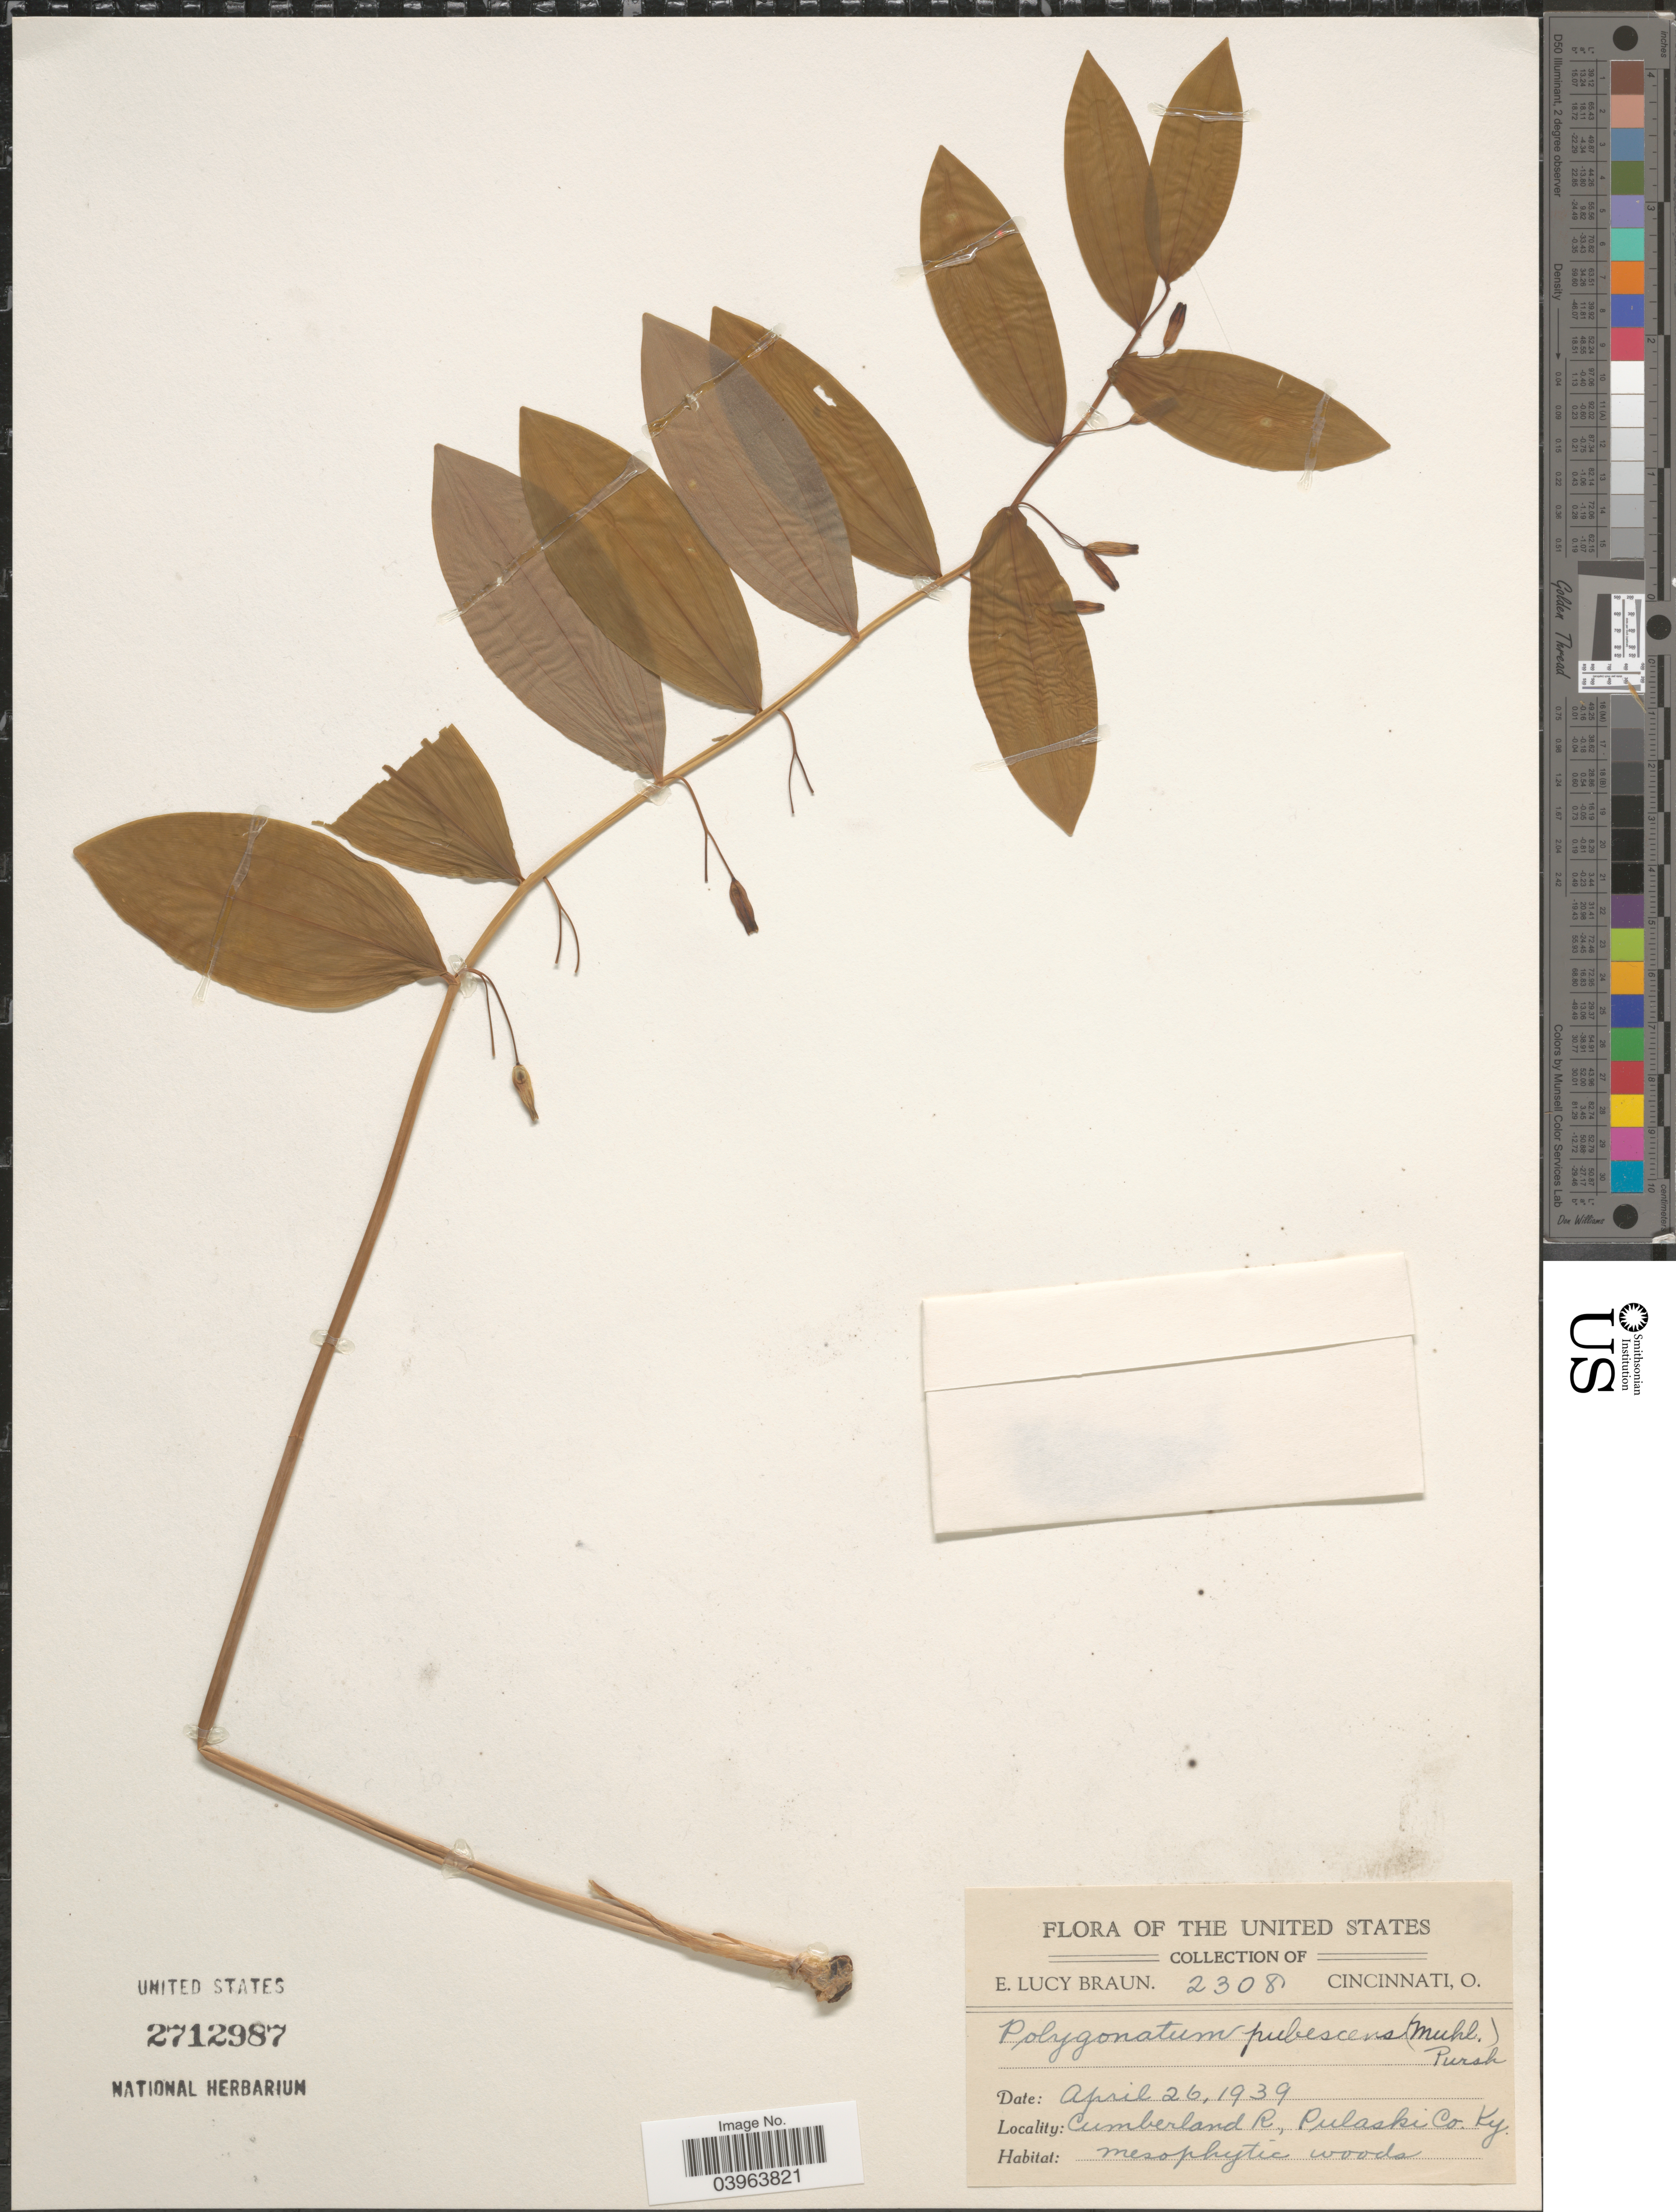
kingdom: Plantae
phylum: Tracheophyta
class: Liliopsida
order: Asparagales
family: Asparagaceae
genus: Polygonatum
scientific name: Polygonatum pubescens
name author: (Willd.) Pursh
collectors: E. L. Braun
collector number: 2308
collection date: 1939-04-26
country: United States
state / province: Kentucky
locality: Cumberland R., Pulaski Co.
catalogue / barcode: US 2712987